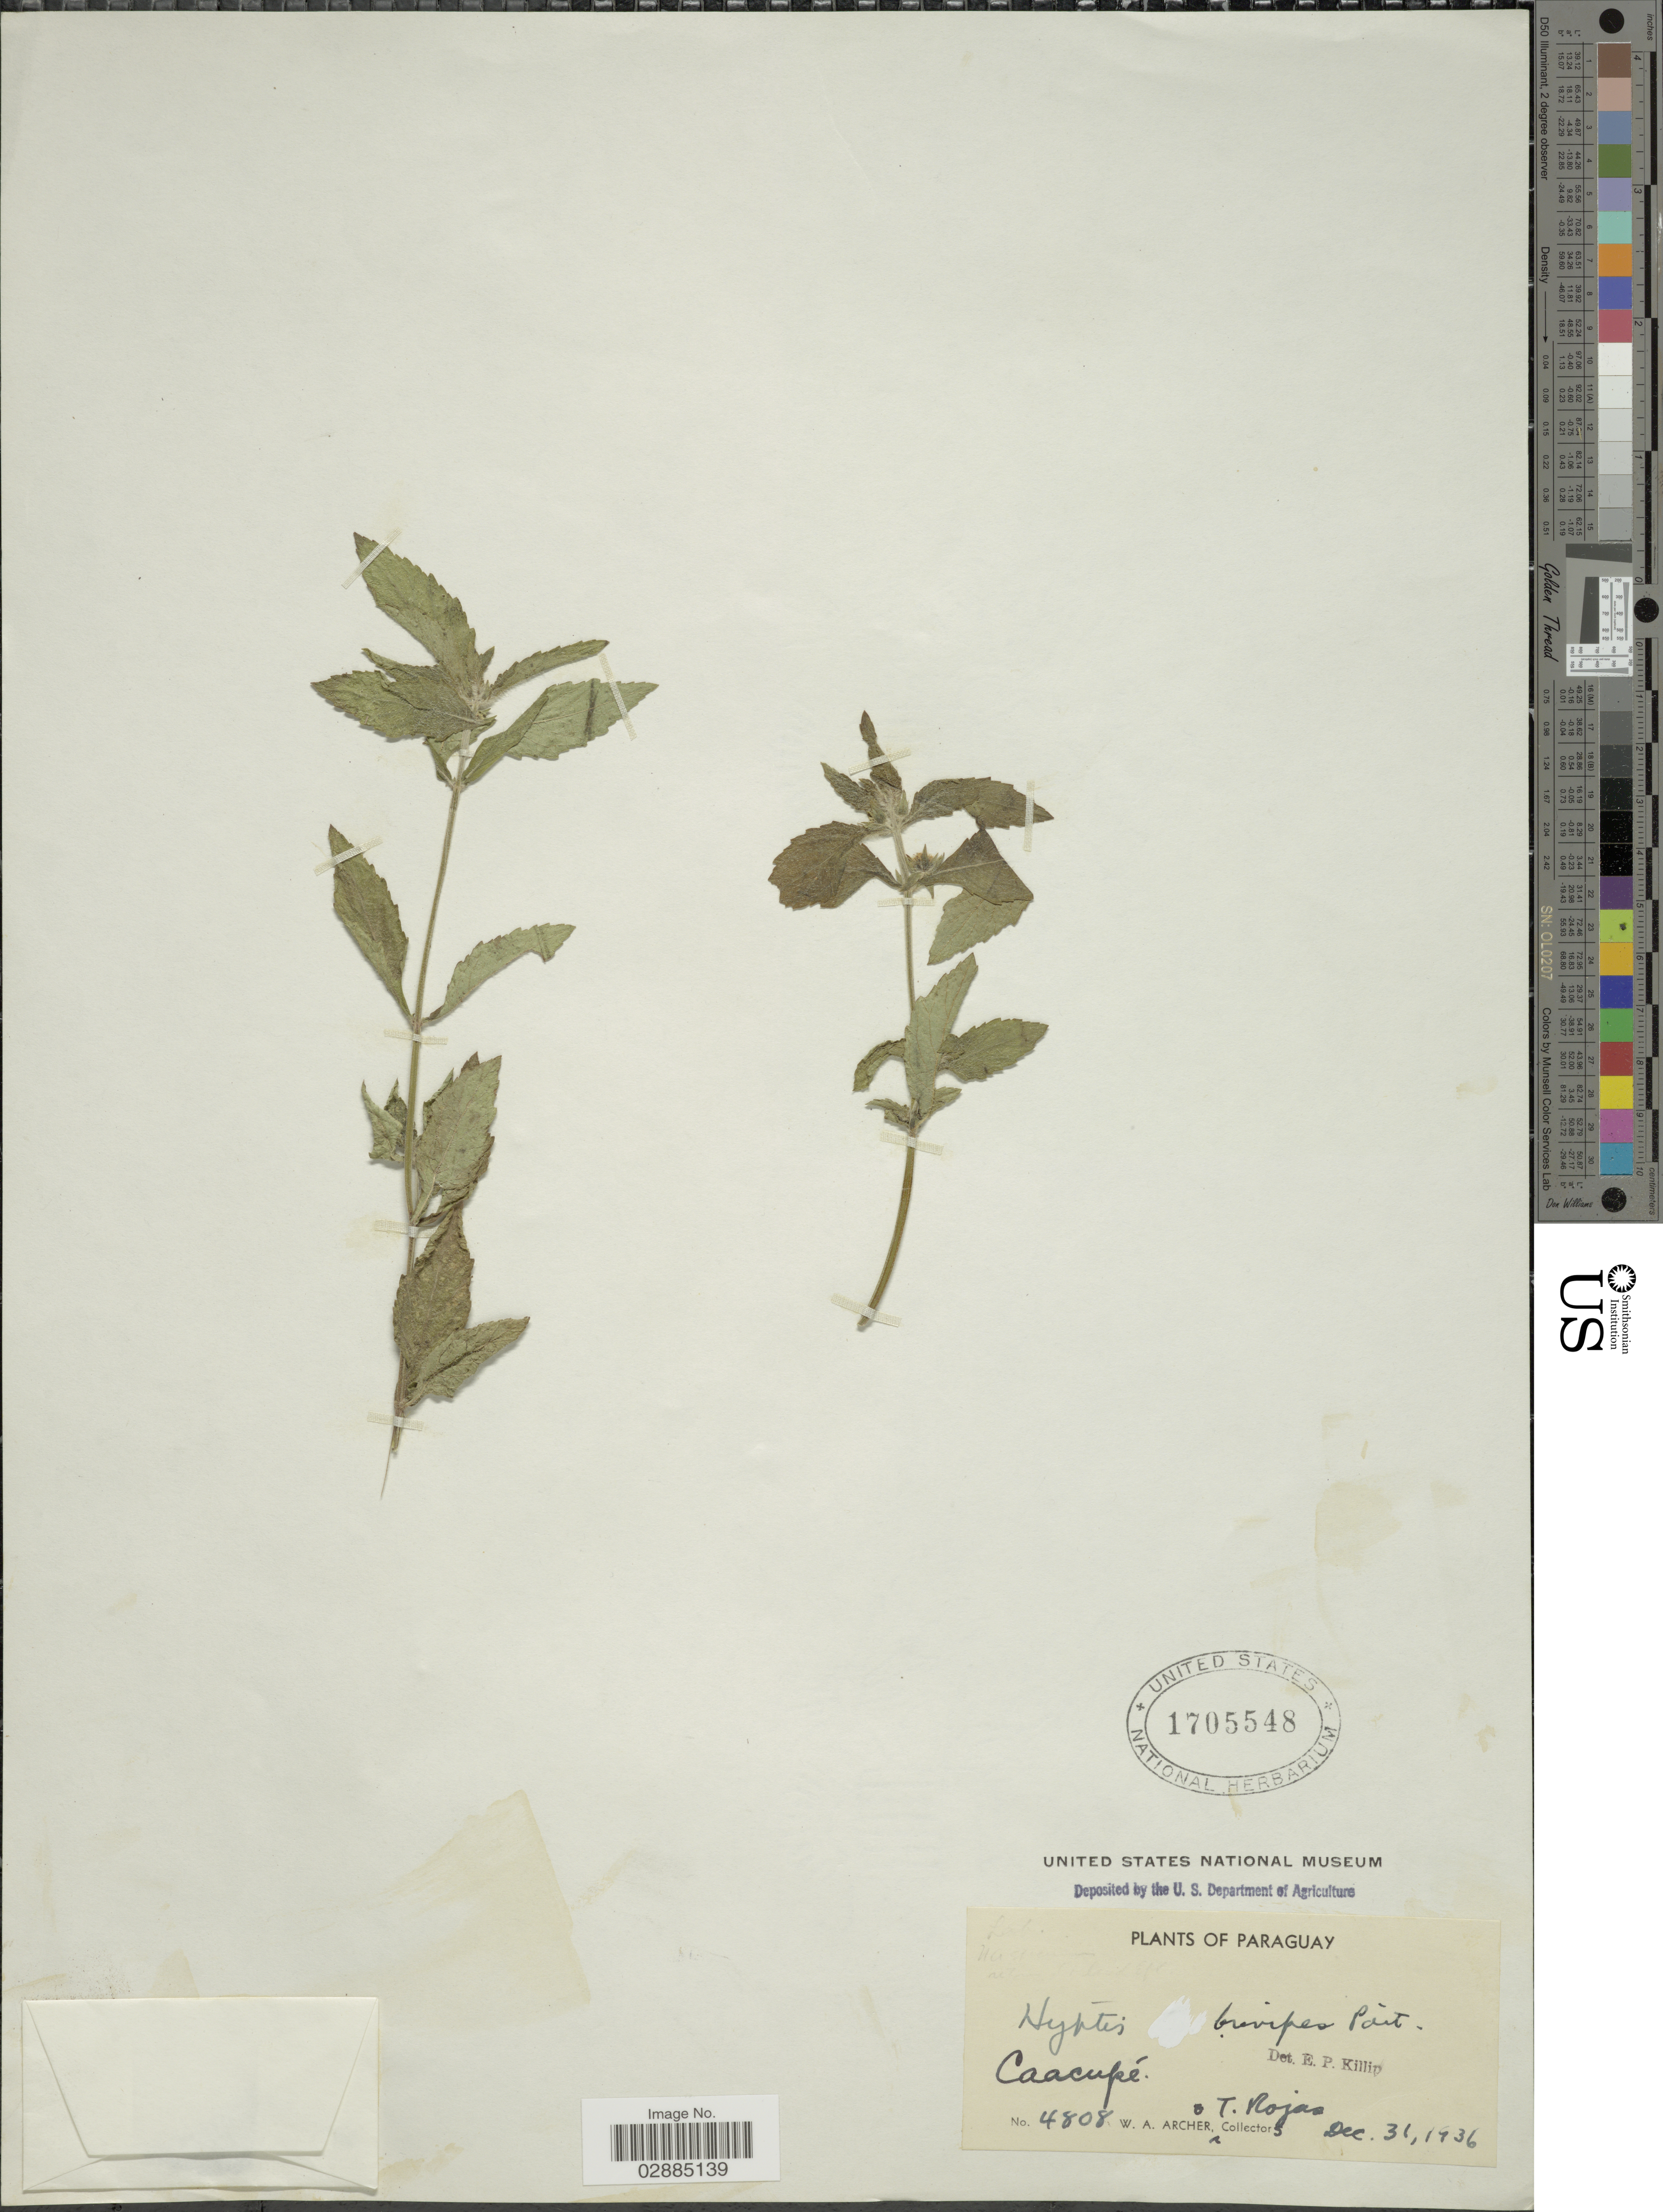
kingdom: Plantae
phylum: Tracheophyta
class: Magnoliopsida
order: Lamiales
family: Lamiaceae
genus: Hyptis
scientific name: Hyptis brevipes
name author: Poit.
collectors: W. Archer & T. Rojas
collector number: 4808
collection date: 1936-12-31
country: Paraguay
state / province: Cordillera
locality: Caacupé.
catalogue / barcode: US 1705548